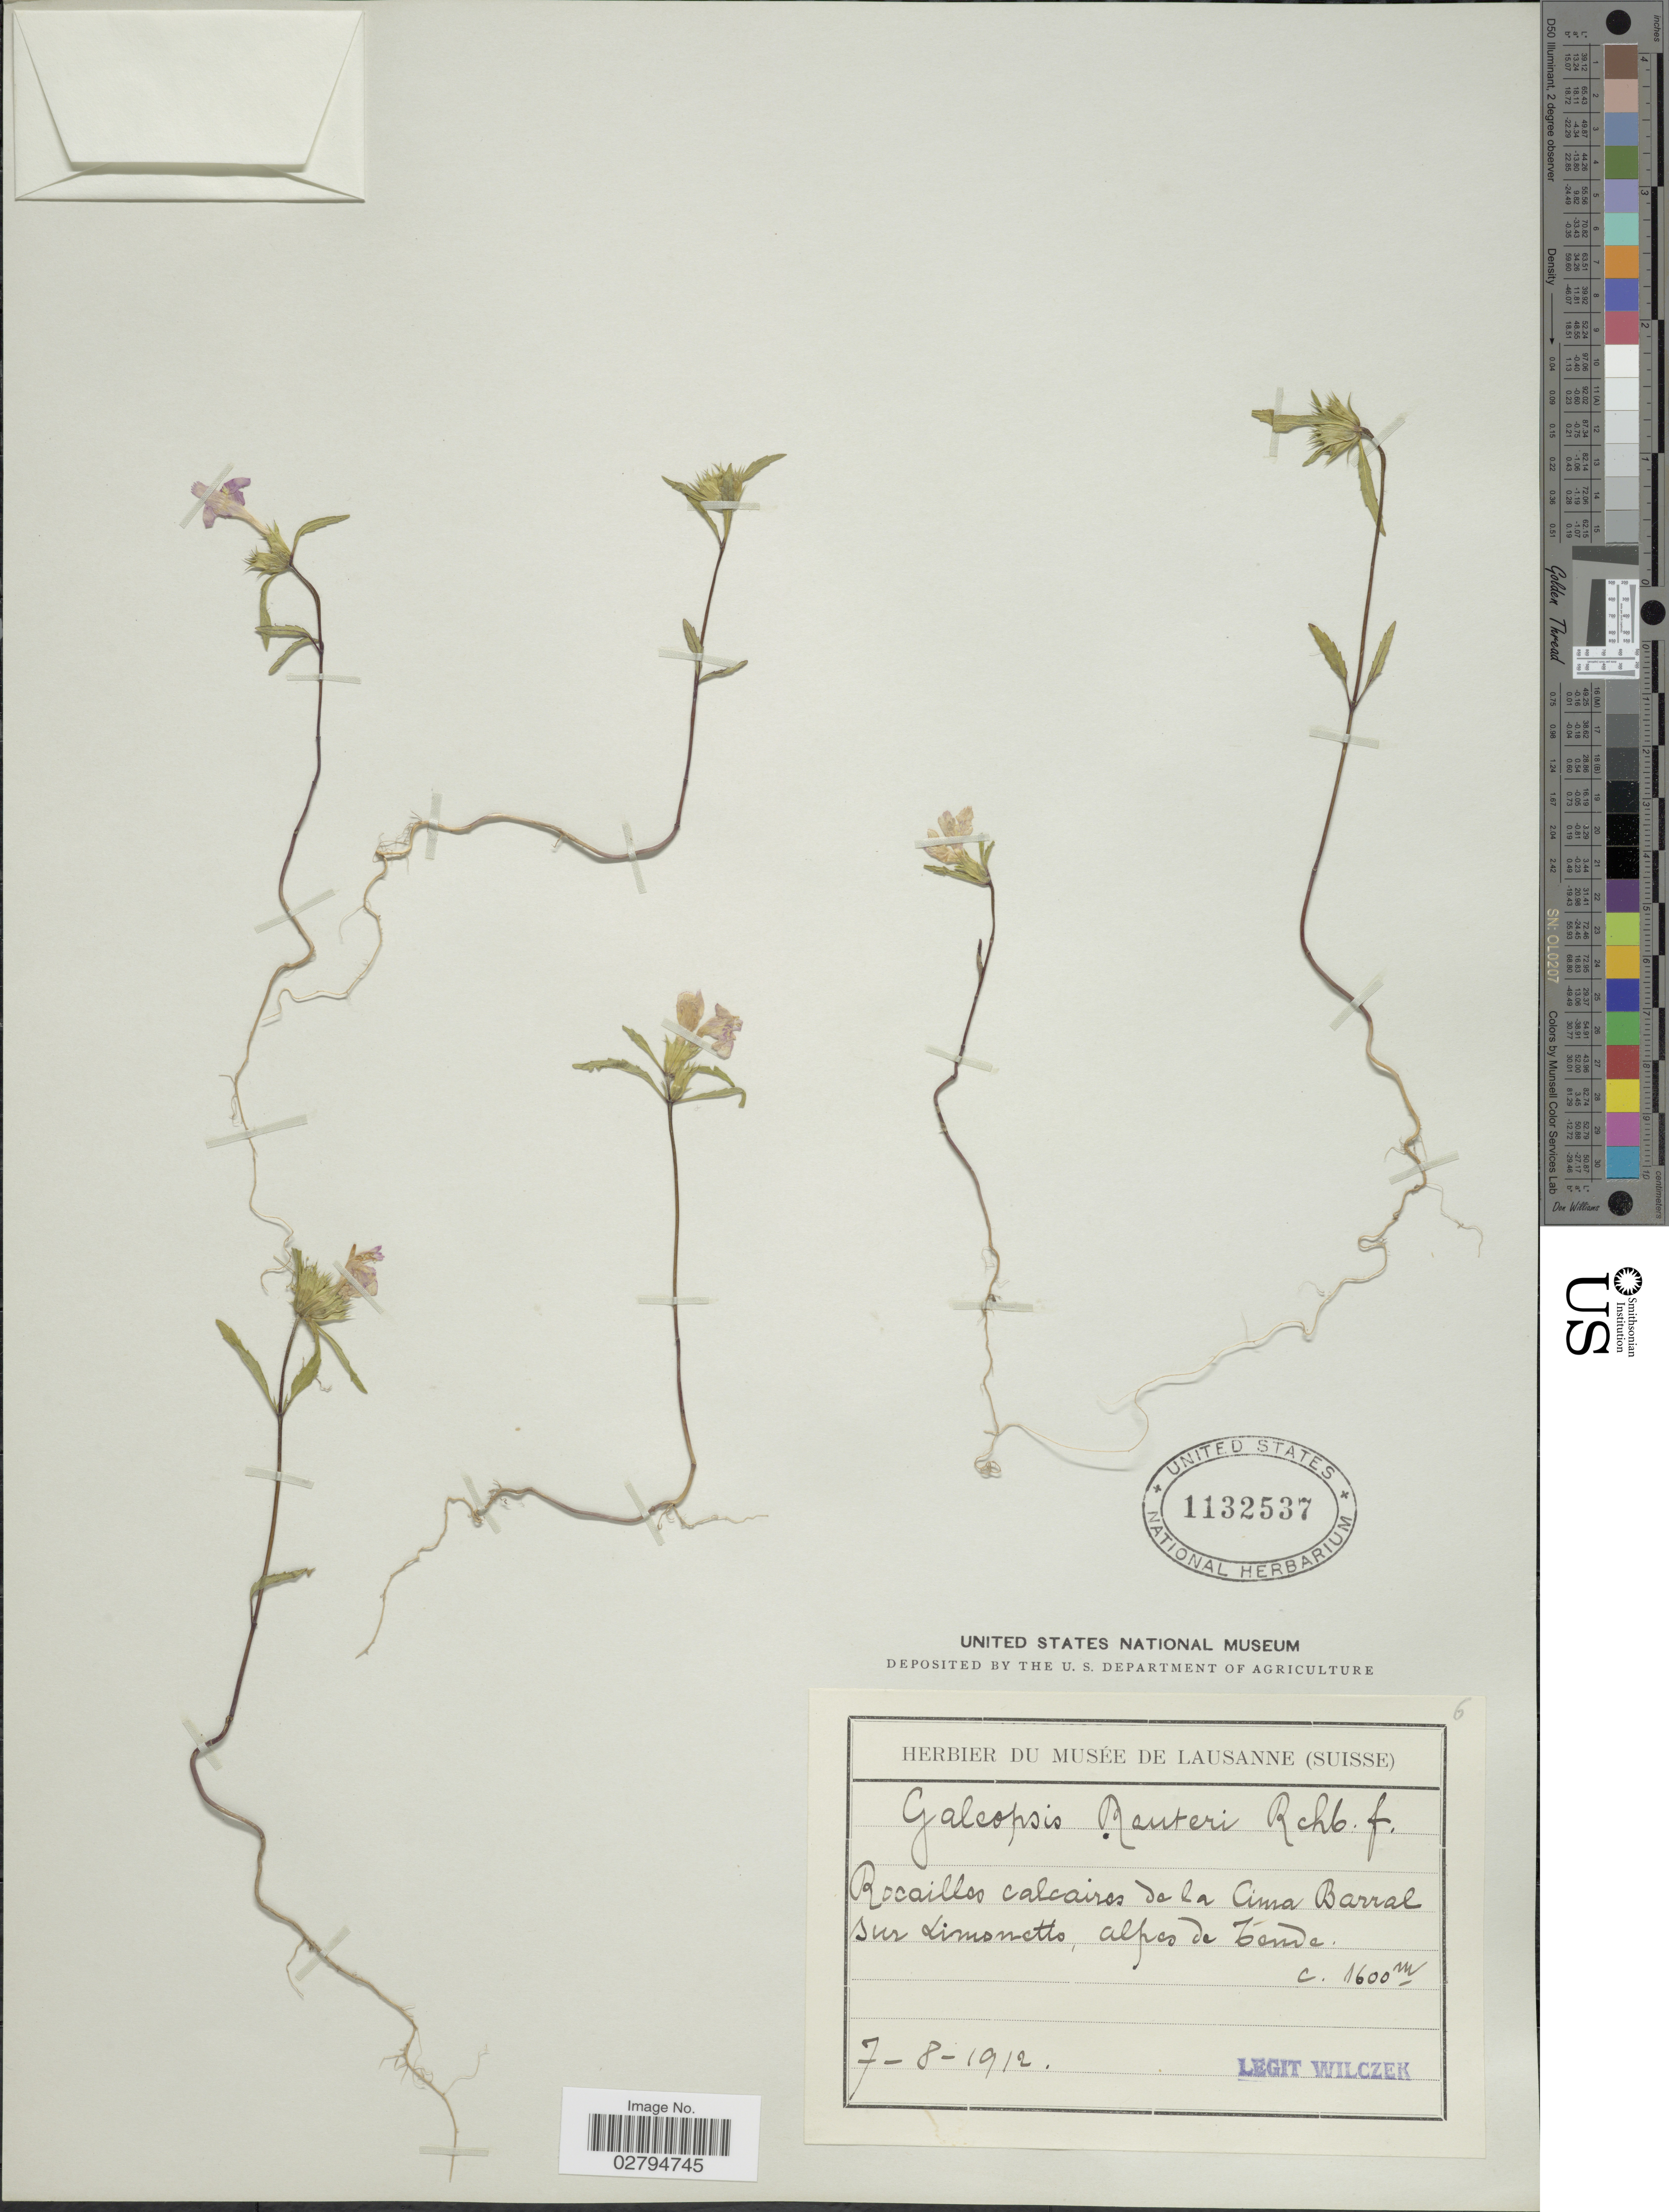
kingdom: Plantae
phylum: Tracheophyta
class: Magnoliopsida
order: Lamiales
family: Lamiaceae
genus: Galeopsis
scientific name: Galeopsis reuteri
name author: Rchb. f.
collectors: Wilczek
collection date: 1912-08-07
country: France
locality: Rocailles calcaires de la Cima Barral sur Limonetto, Alpes de Ténde.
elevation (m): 1600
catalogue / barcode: US 1132537